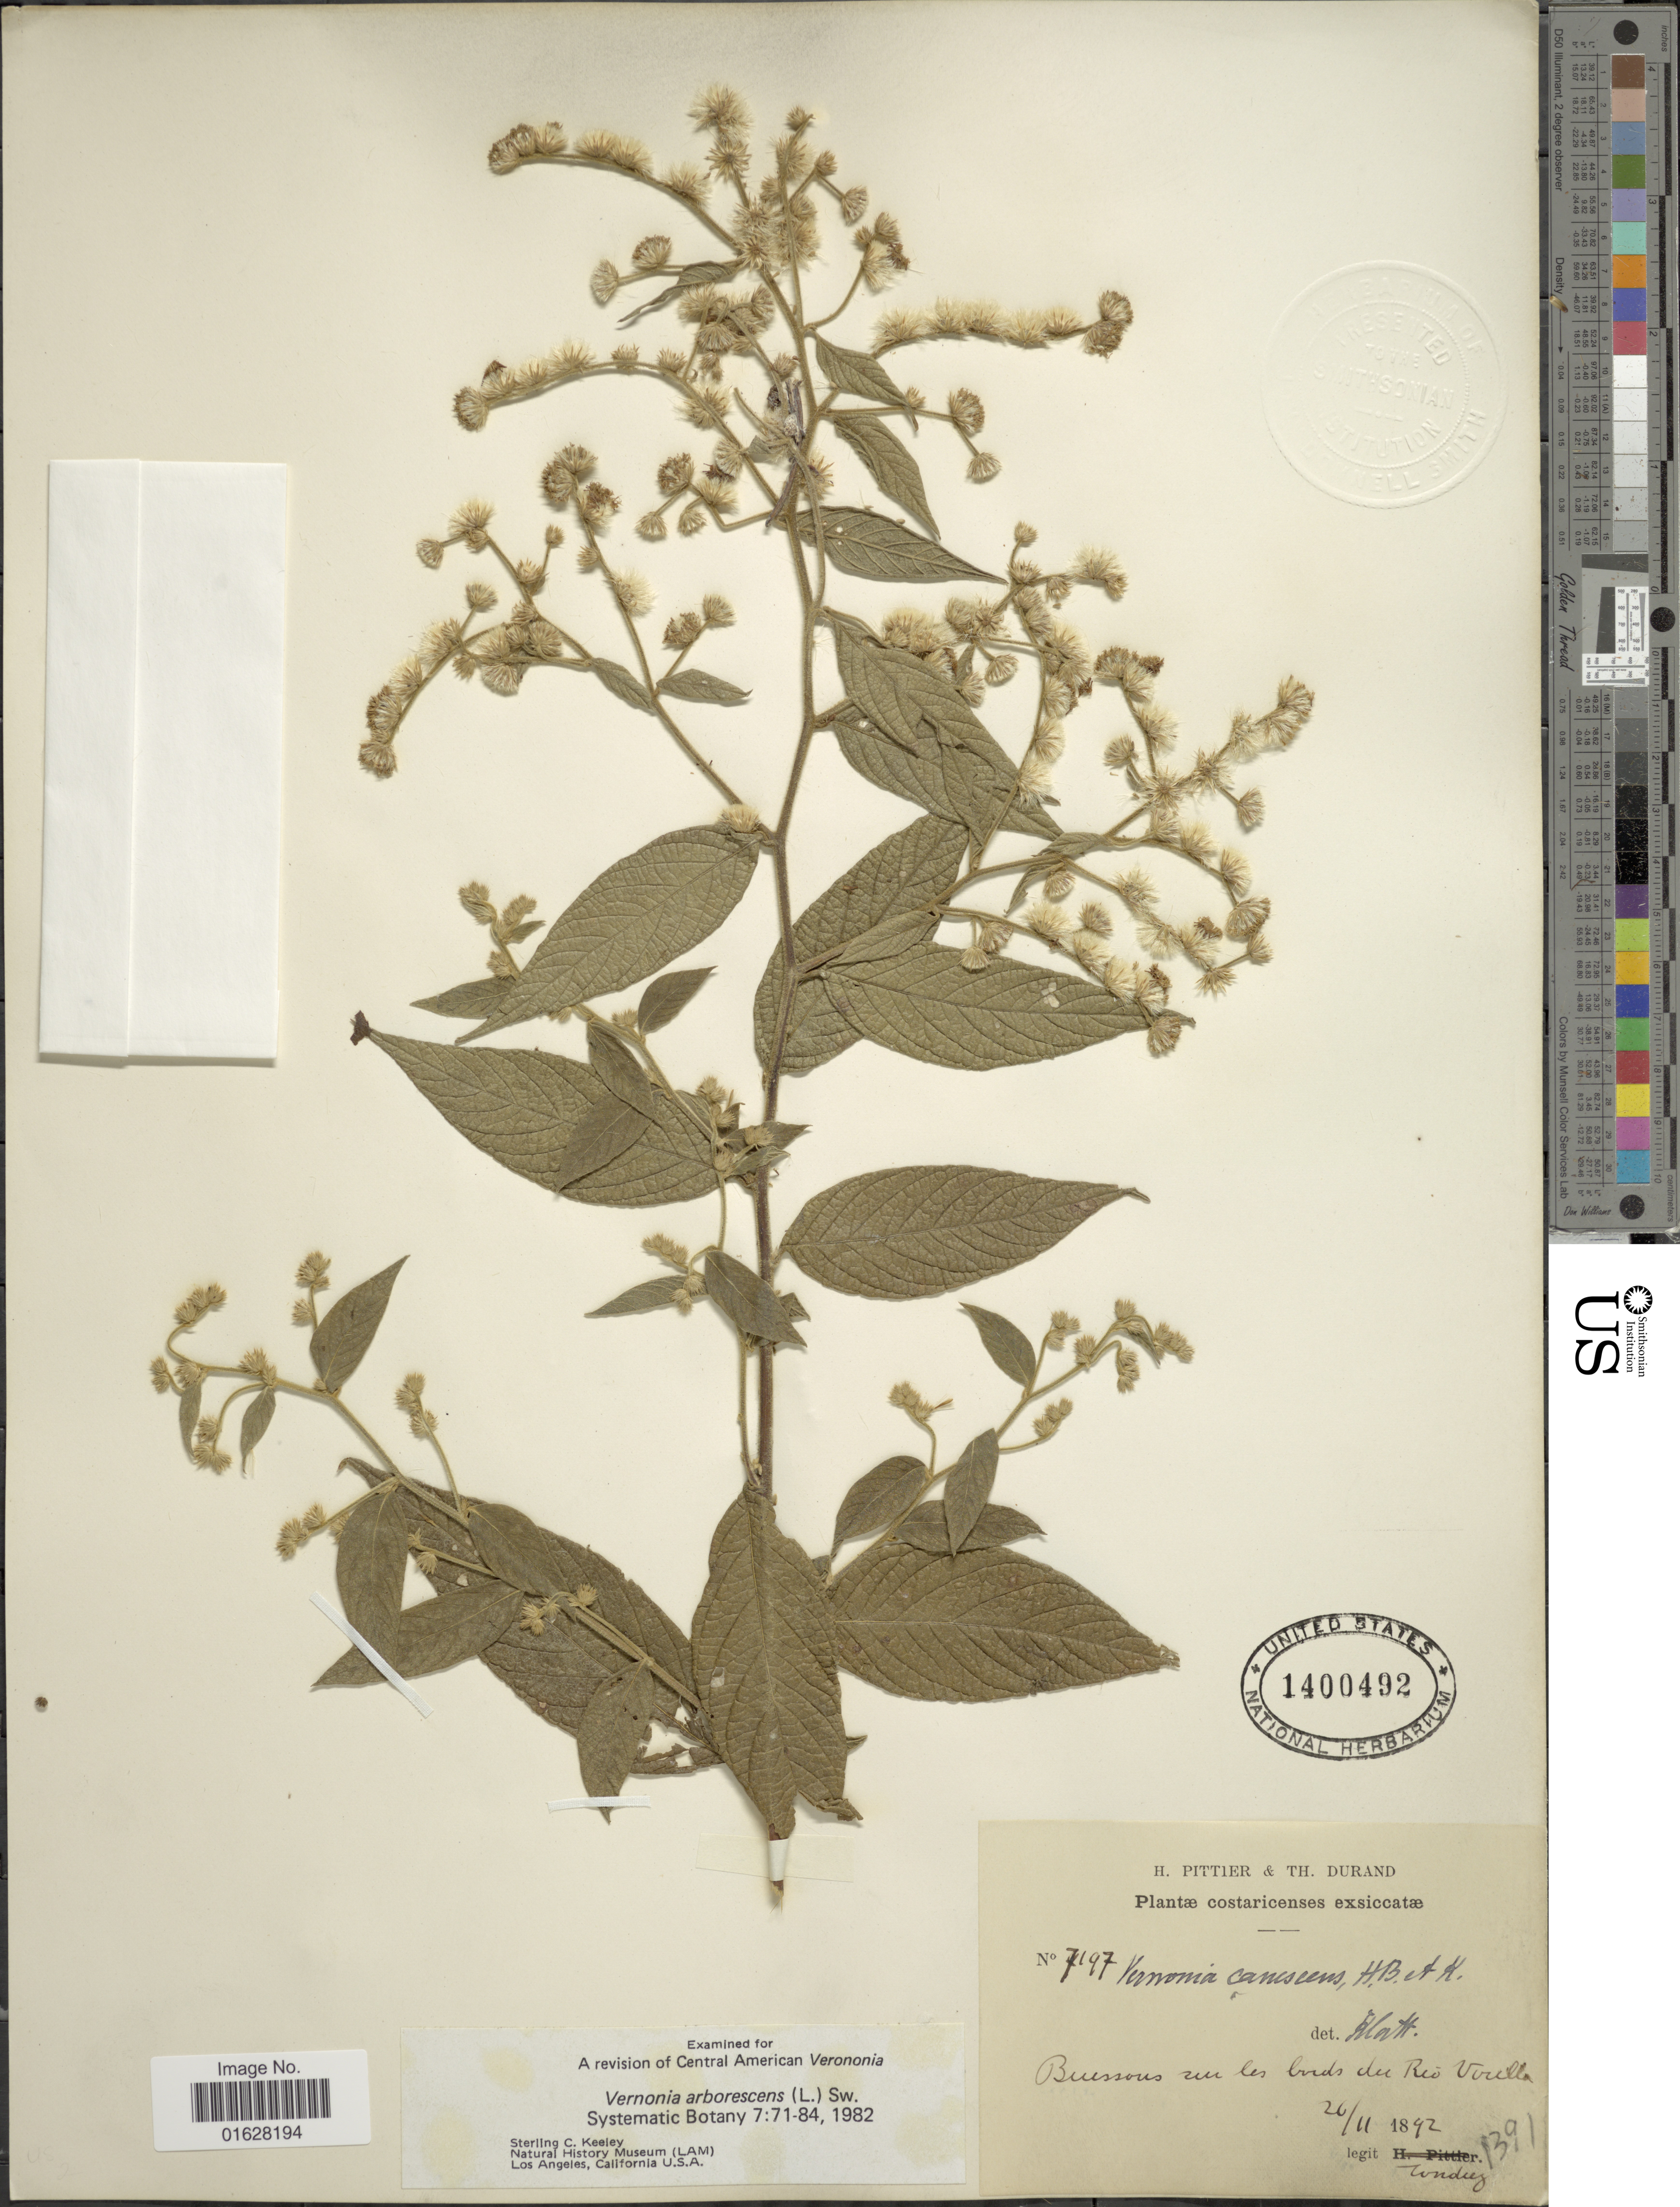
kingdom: Plantae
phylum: Tracheophyta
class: Magnoliopsida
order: Asterales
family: Asteraceae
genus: Lepidaploa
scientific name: Lepidaploa canescens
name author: (Kunth) H. Rob.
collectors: A. Tonduz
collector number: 7197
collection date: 1892-11-26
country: Costa Rica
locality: Costaricenses, Buissons sur les bords du Rio Virilla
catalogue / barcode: US 1400492